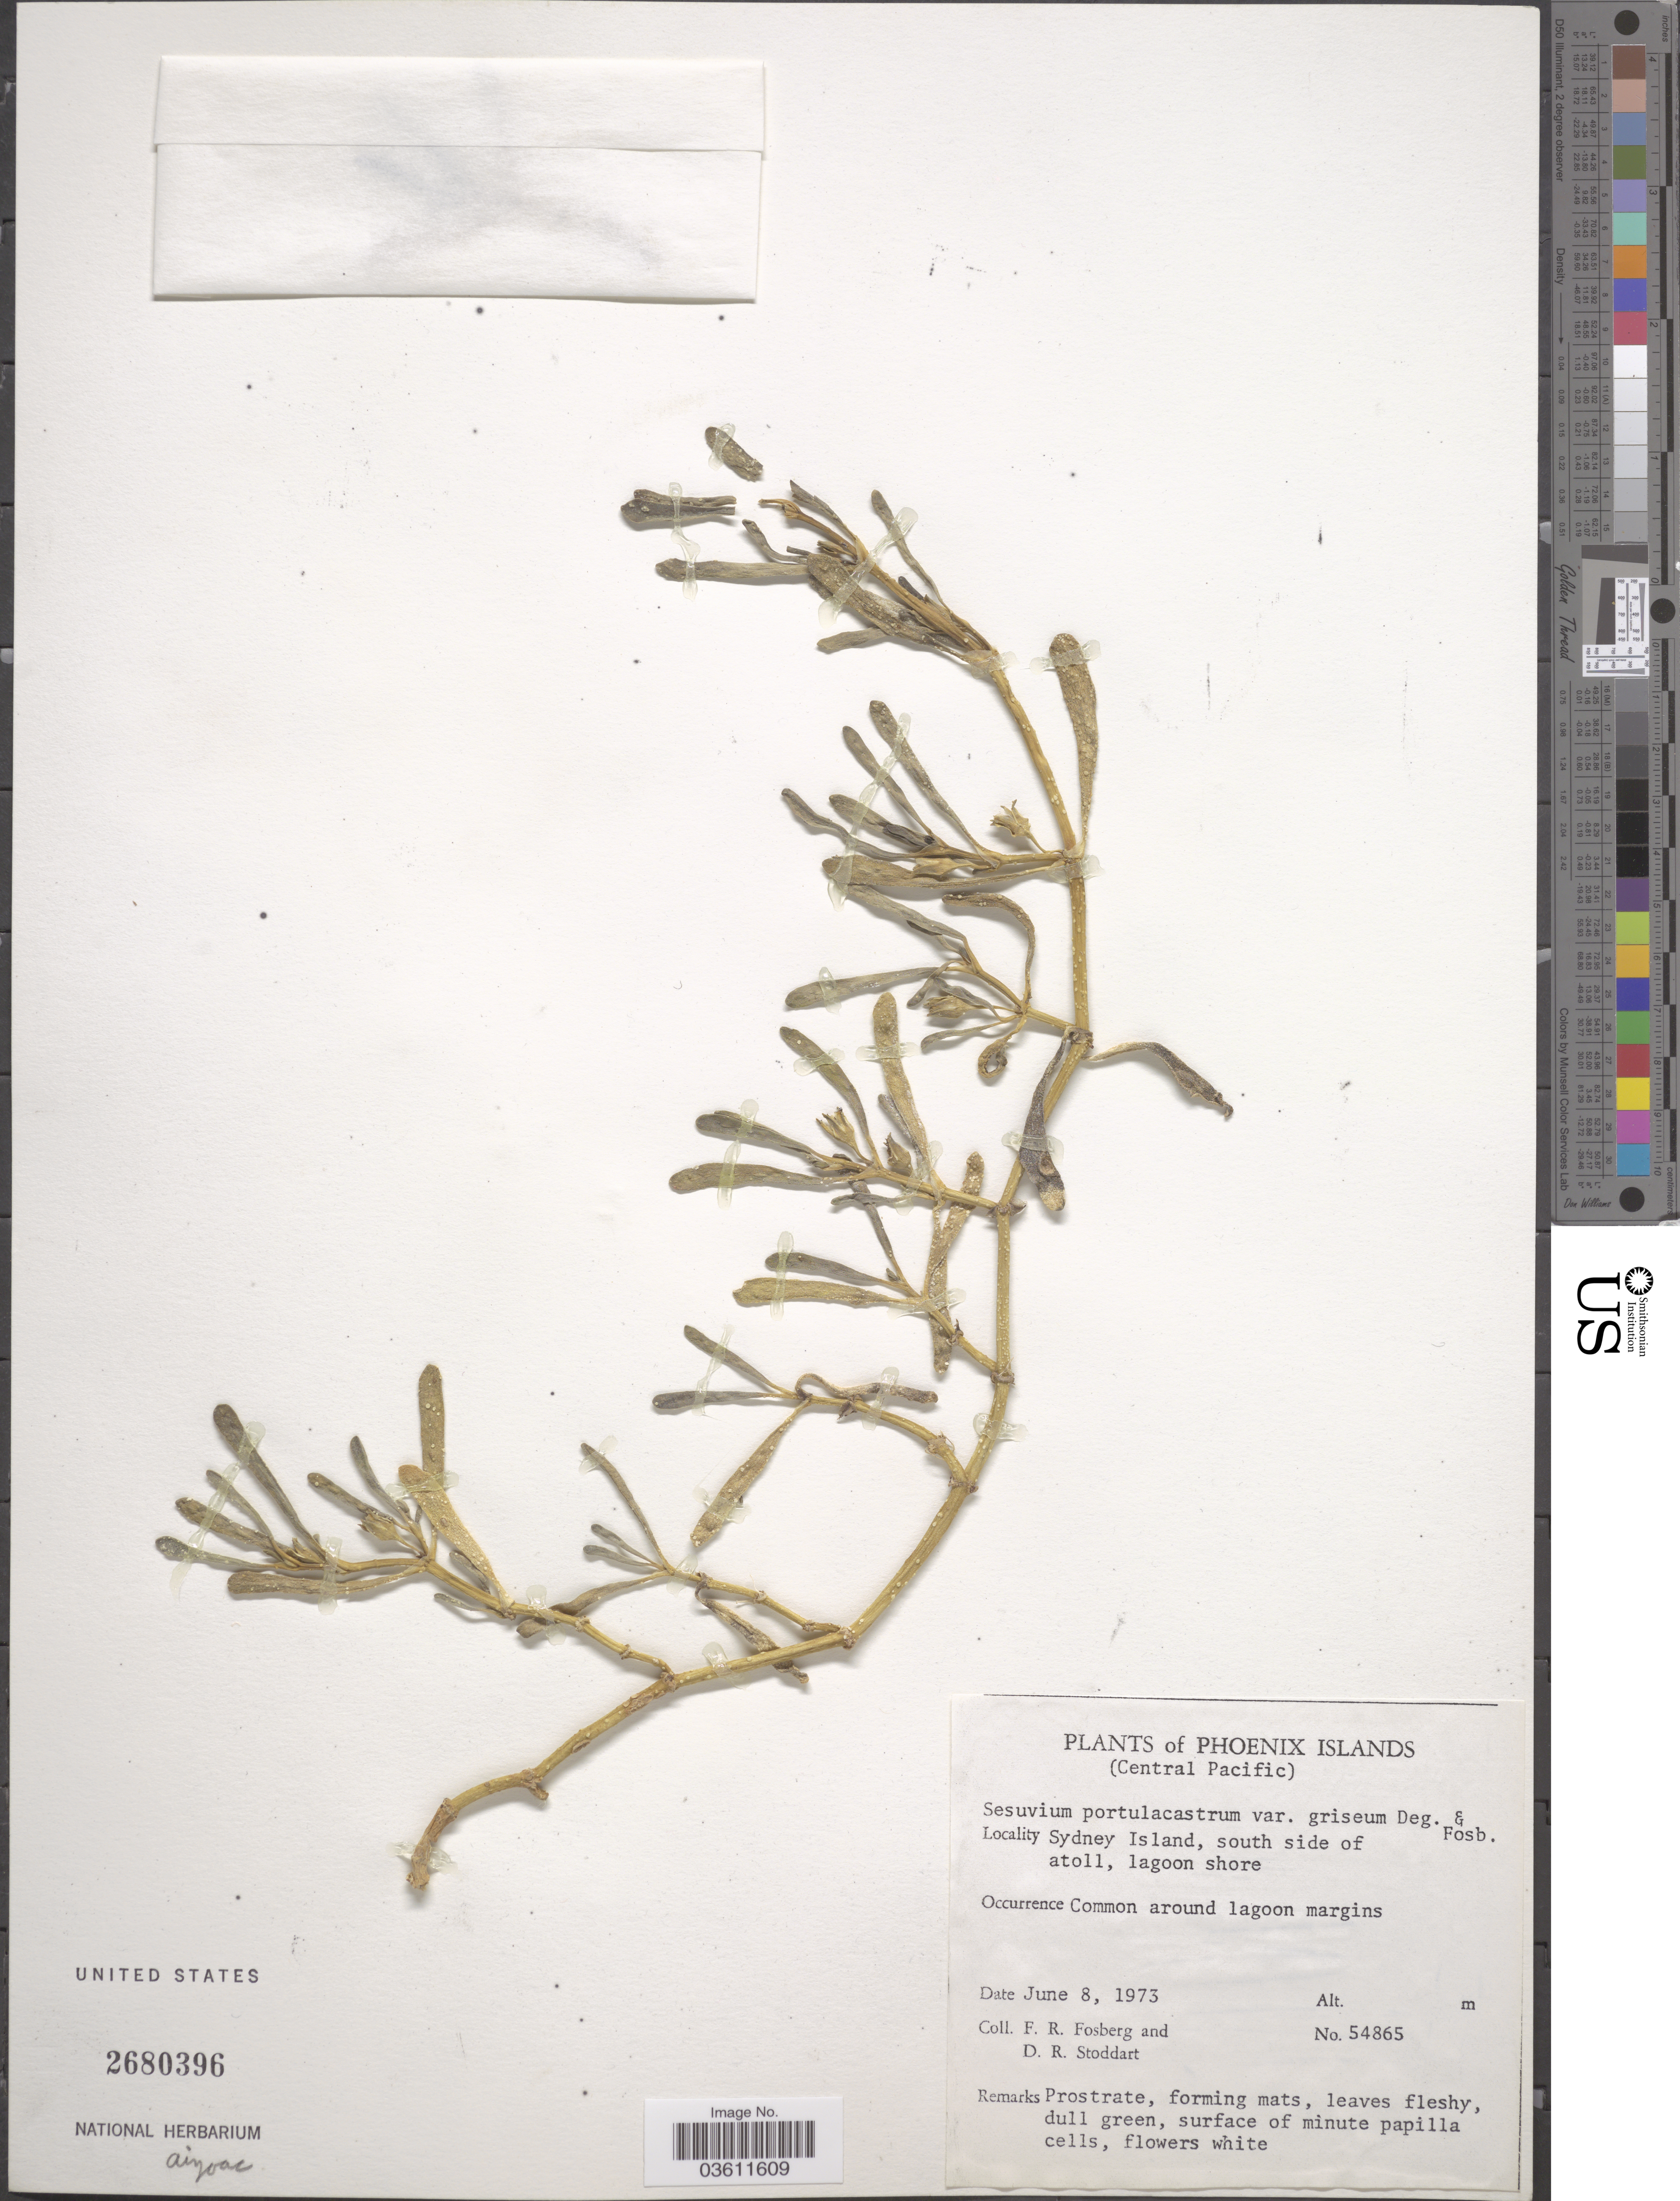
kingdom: Plantae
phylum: Tracheophyta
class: Magnoliopsida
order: Caryophyllales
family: Aizoaceae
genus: Sesuvium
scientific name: Sesuvium portulacastrum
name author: (L.) L.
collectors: F. R. Fosberg & D. R. Stoddart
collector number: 54865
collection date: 1973-06-08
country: Kiribati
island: Manra [Sydney] Island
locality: Phoenix Islands (Central Pacific). Sydney Island, south side of atoll, lagoon shore.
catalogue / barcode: US 2680396